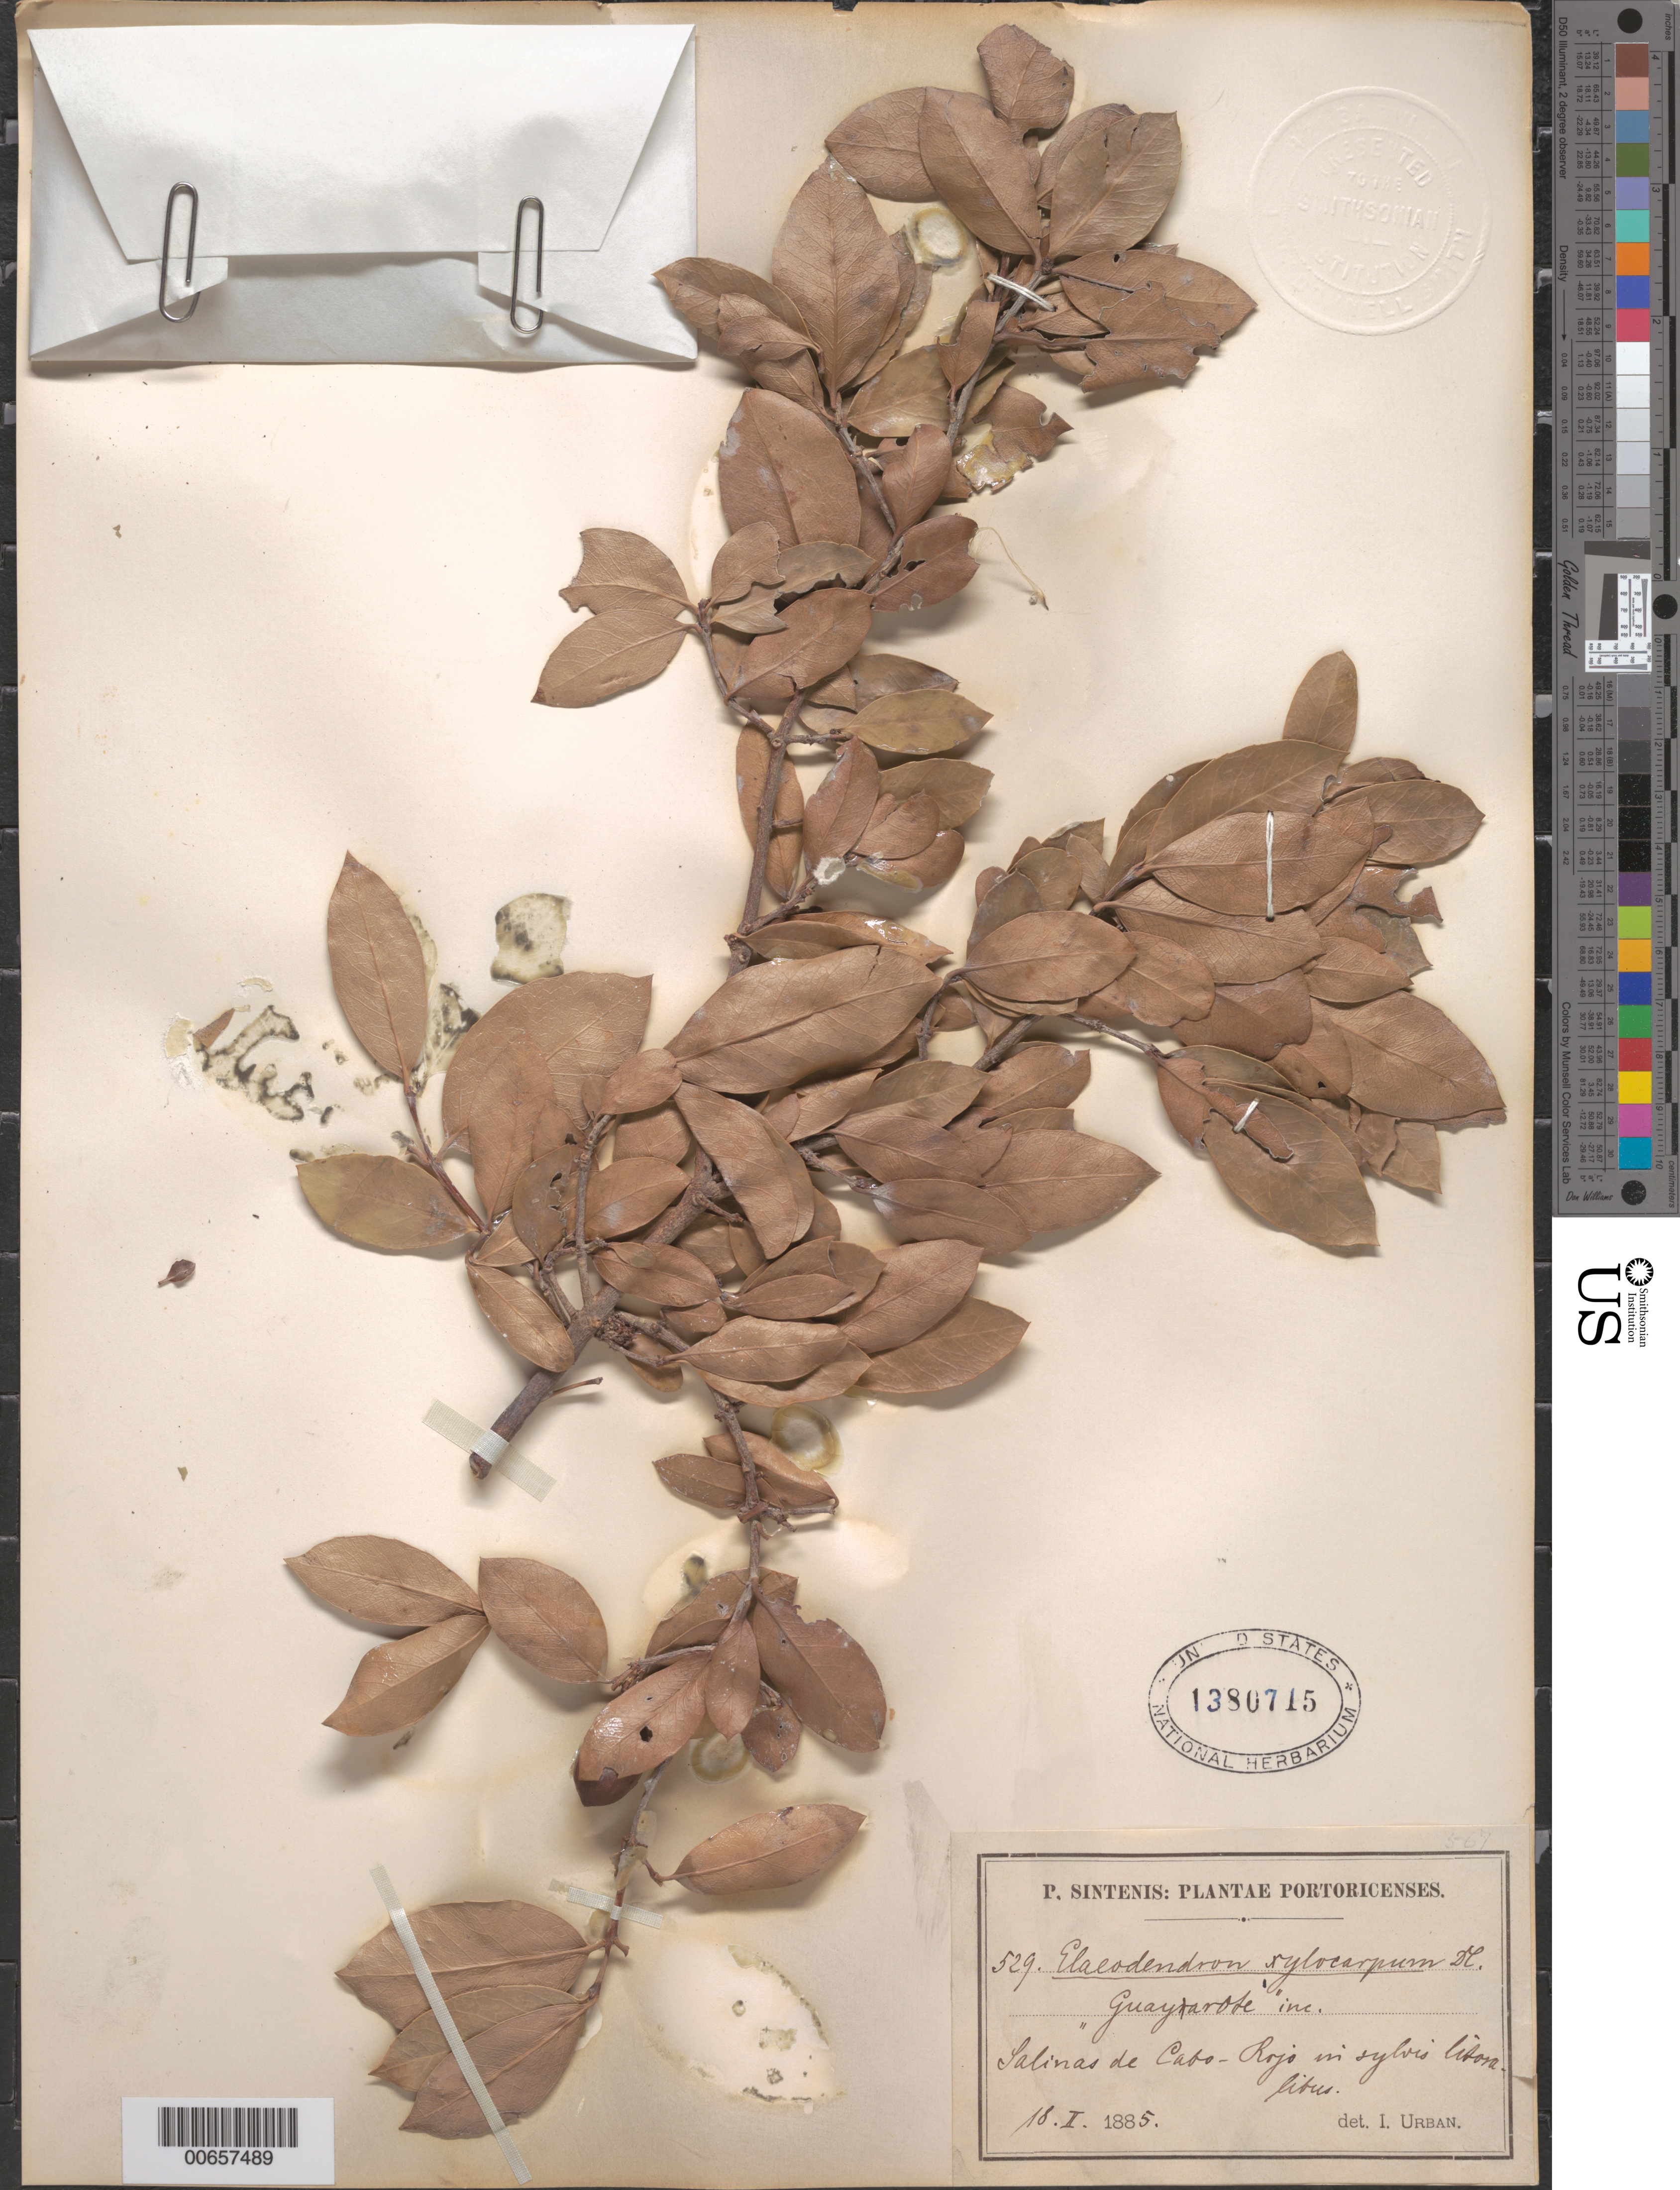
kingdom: Plantae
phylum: Tracheophyta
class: Magnoliopsida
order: Celastrales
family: Celastraceae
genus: Elaeodendron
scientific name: Elaeodendron xylocarpum var. corymbosum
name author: (Vahl) Urb.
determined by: Urban, Ignatz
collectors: P. Sintenis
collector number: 529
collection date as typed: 18 Feb 1885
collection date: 1885-02-18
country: Puerto Rico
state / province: Cabo Rojo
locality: Salinas de Cabo Rojo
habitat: In sylvis litoralibus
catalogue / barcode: US 1380715